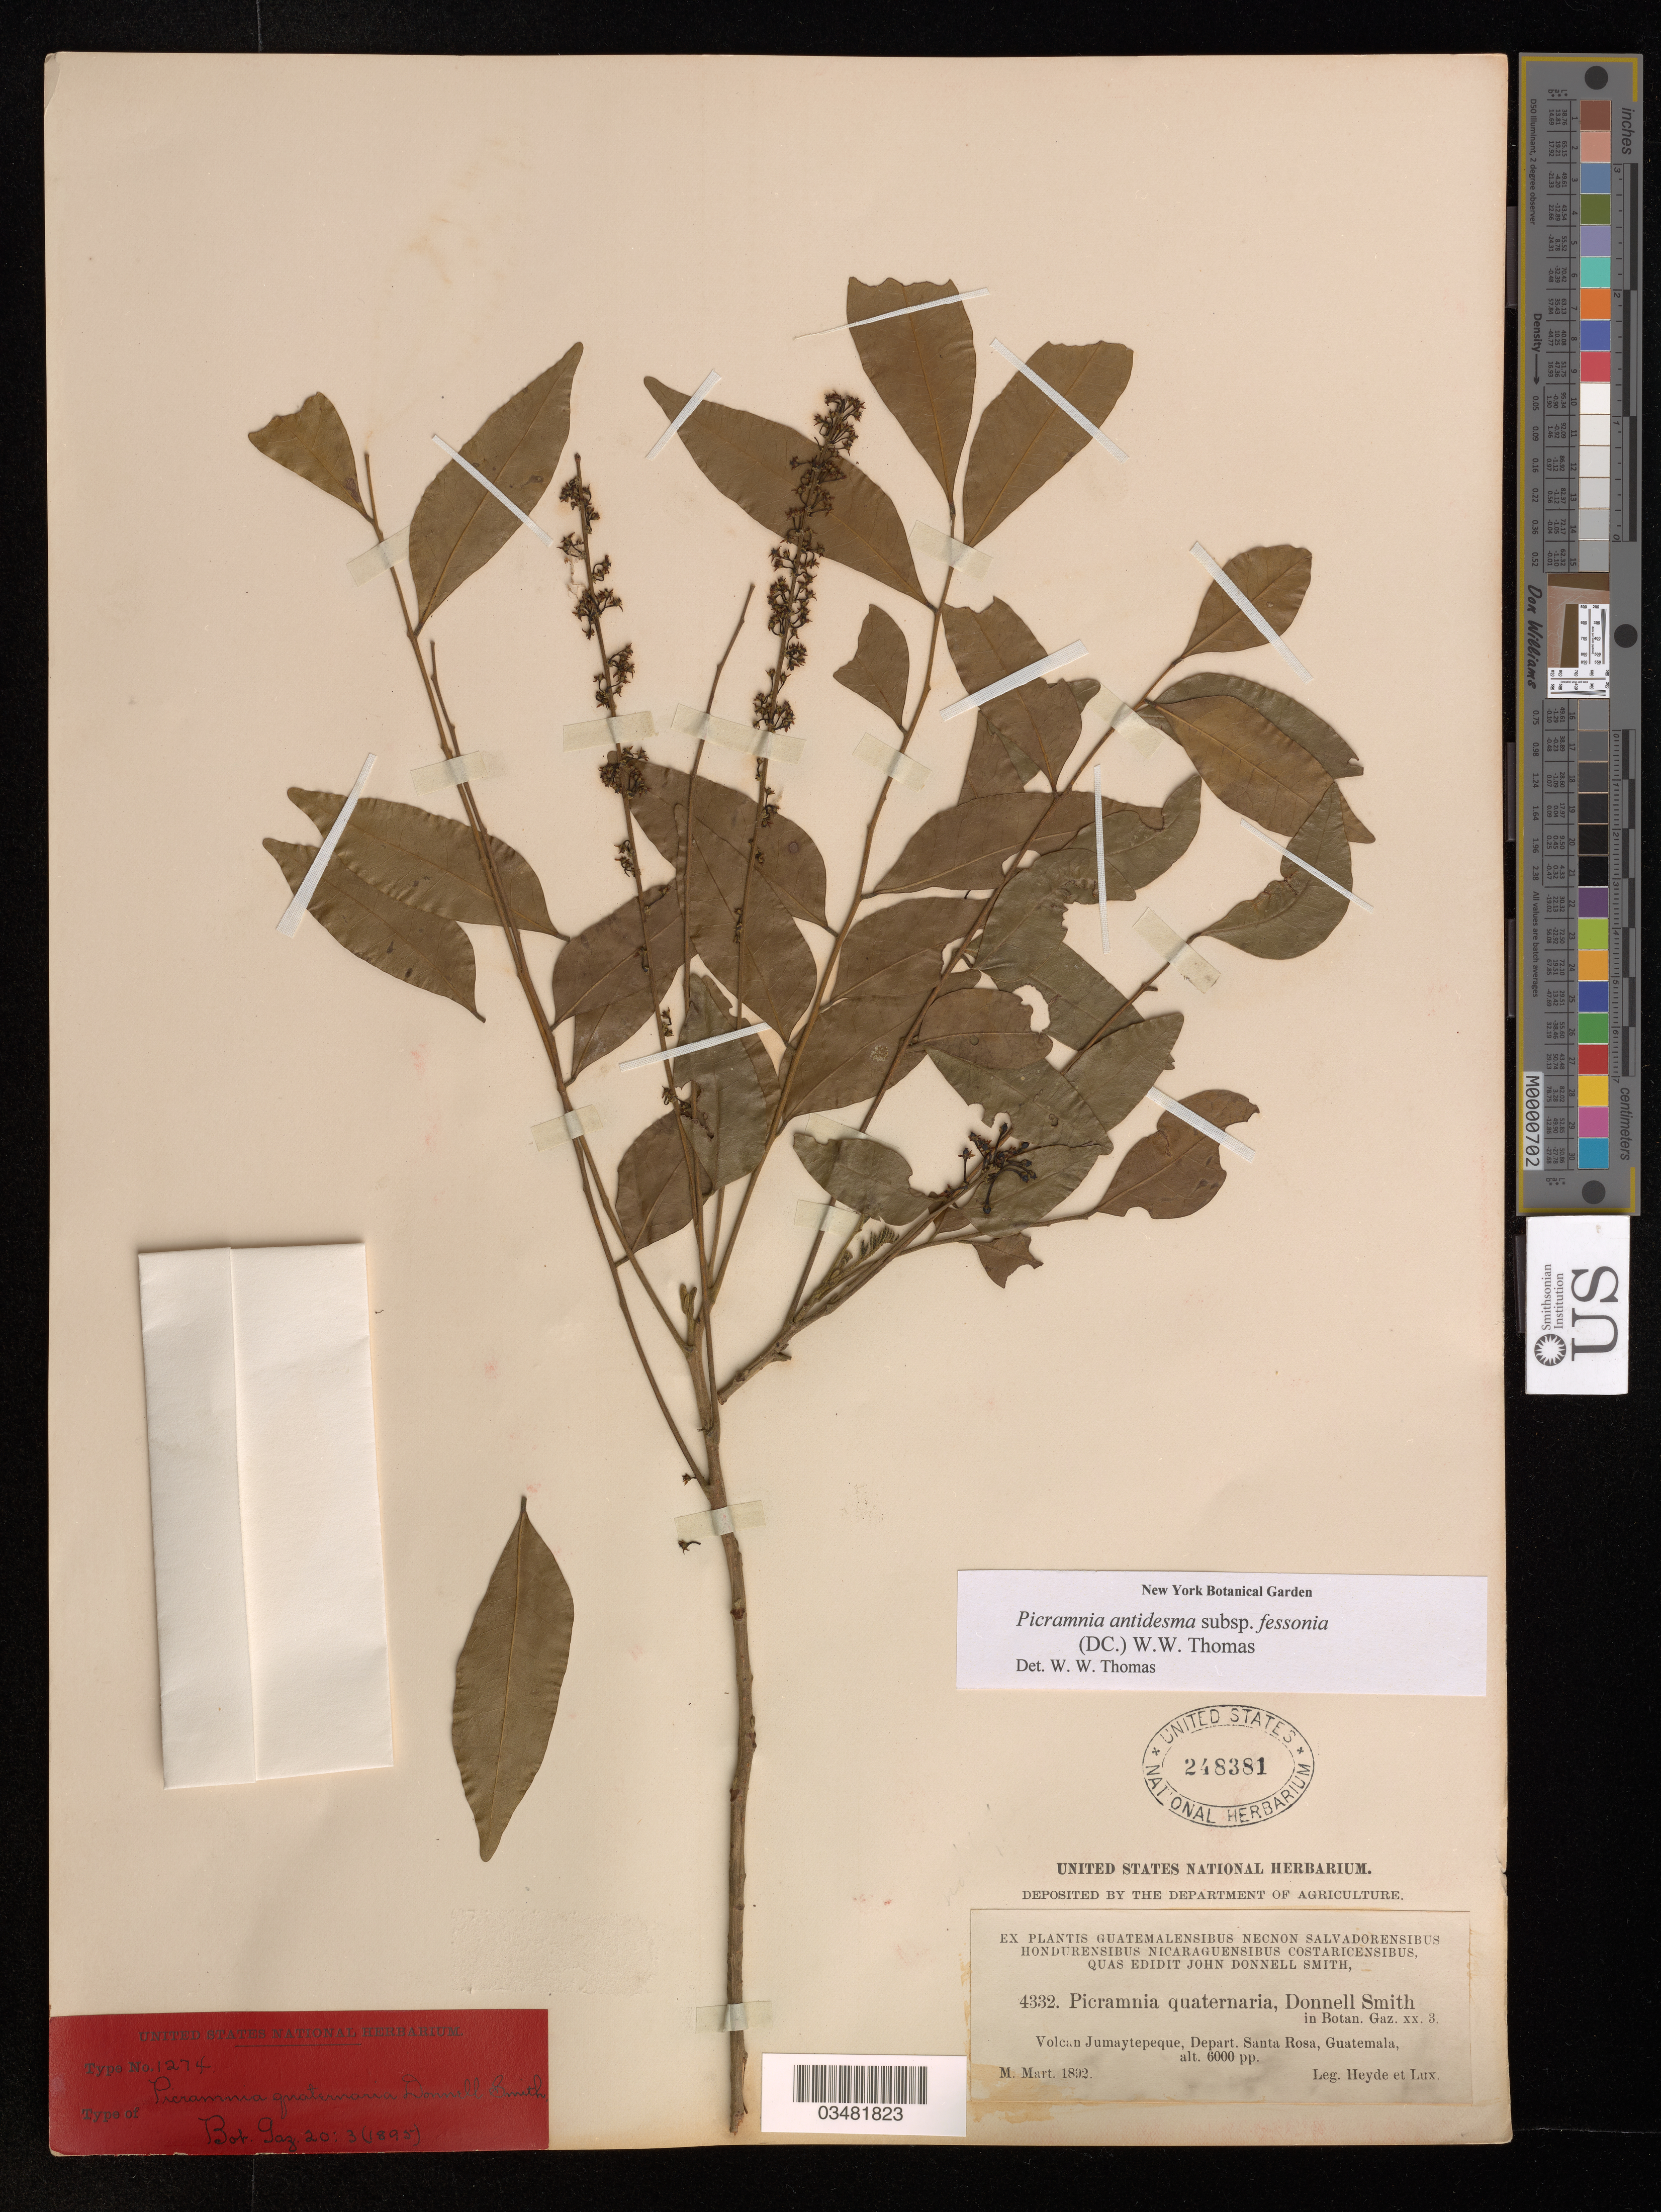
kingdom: Plantae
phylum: Tracheophyta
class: Magnoliopsida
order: Picramniales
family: Picramniaceae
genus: Picramnia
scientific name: Picramnia quaternaria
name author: Donn. Sm.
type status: Syntype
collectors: E. T. Heyde & E. Lux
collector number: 4332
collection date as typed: M. Mart. 1892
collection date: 1892-03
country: Guatemala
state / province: Santa Rosa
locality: Volcan Jumaytepeque.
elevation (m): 1829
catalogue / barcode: US 248381